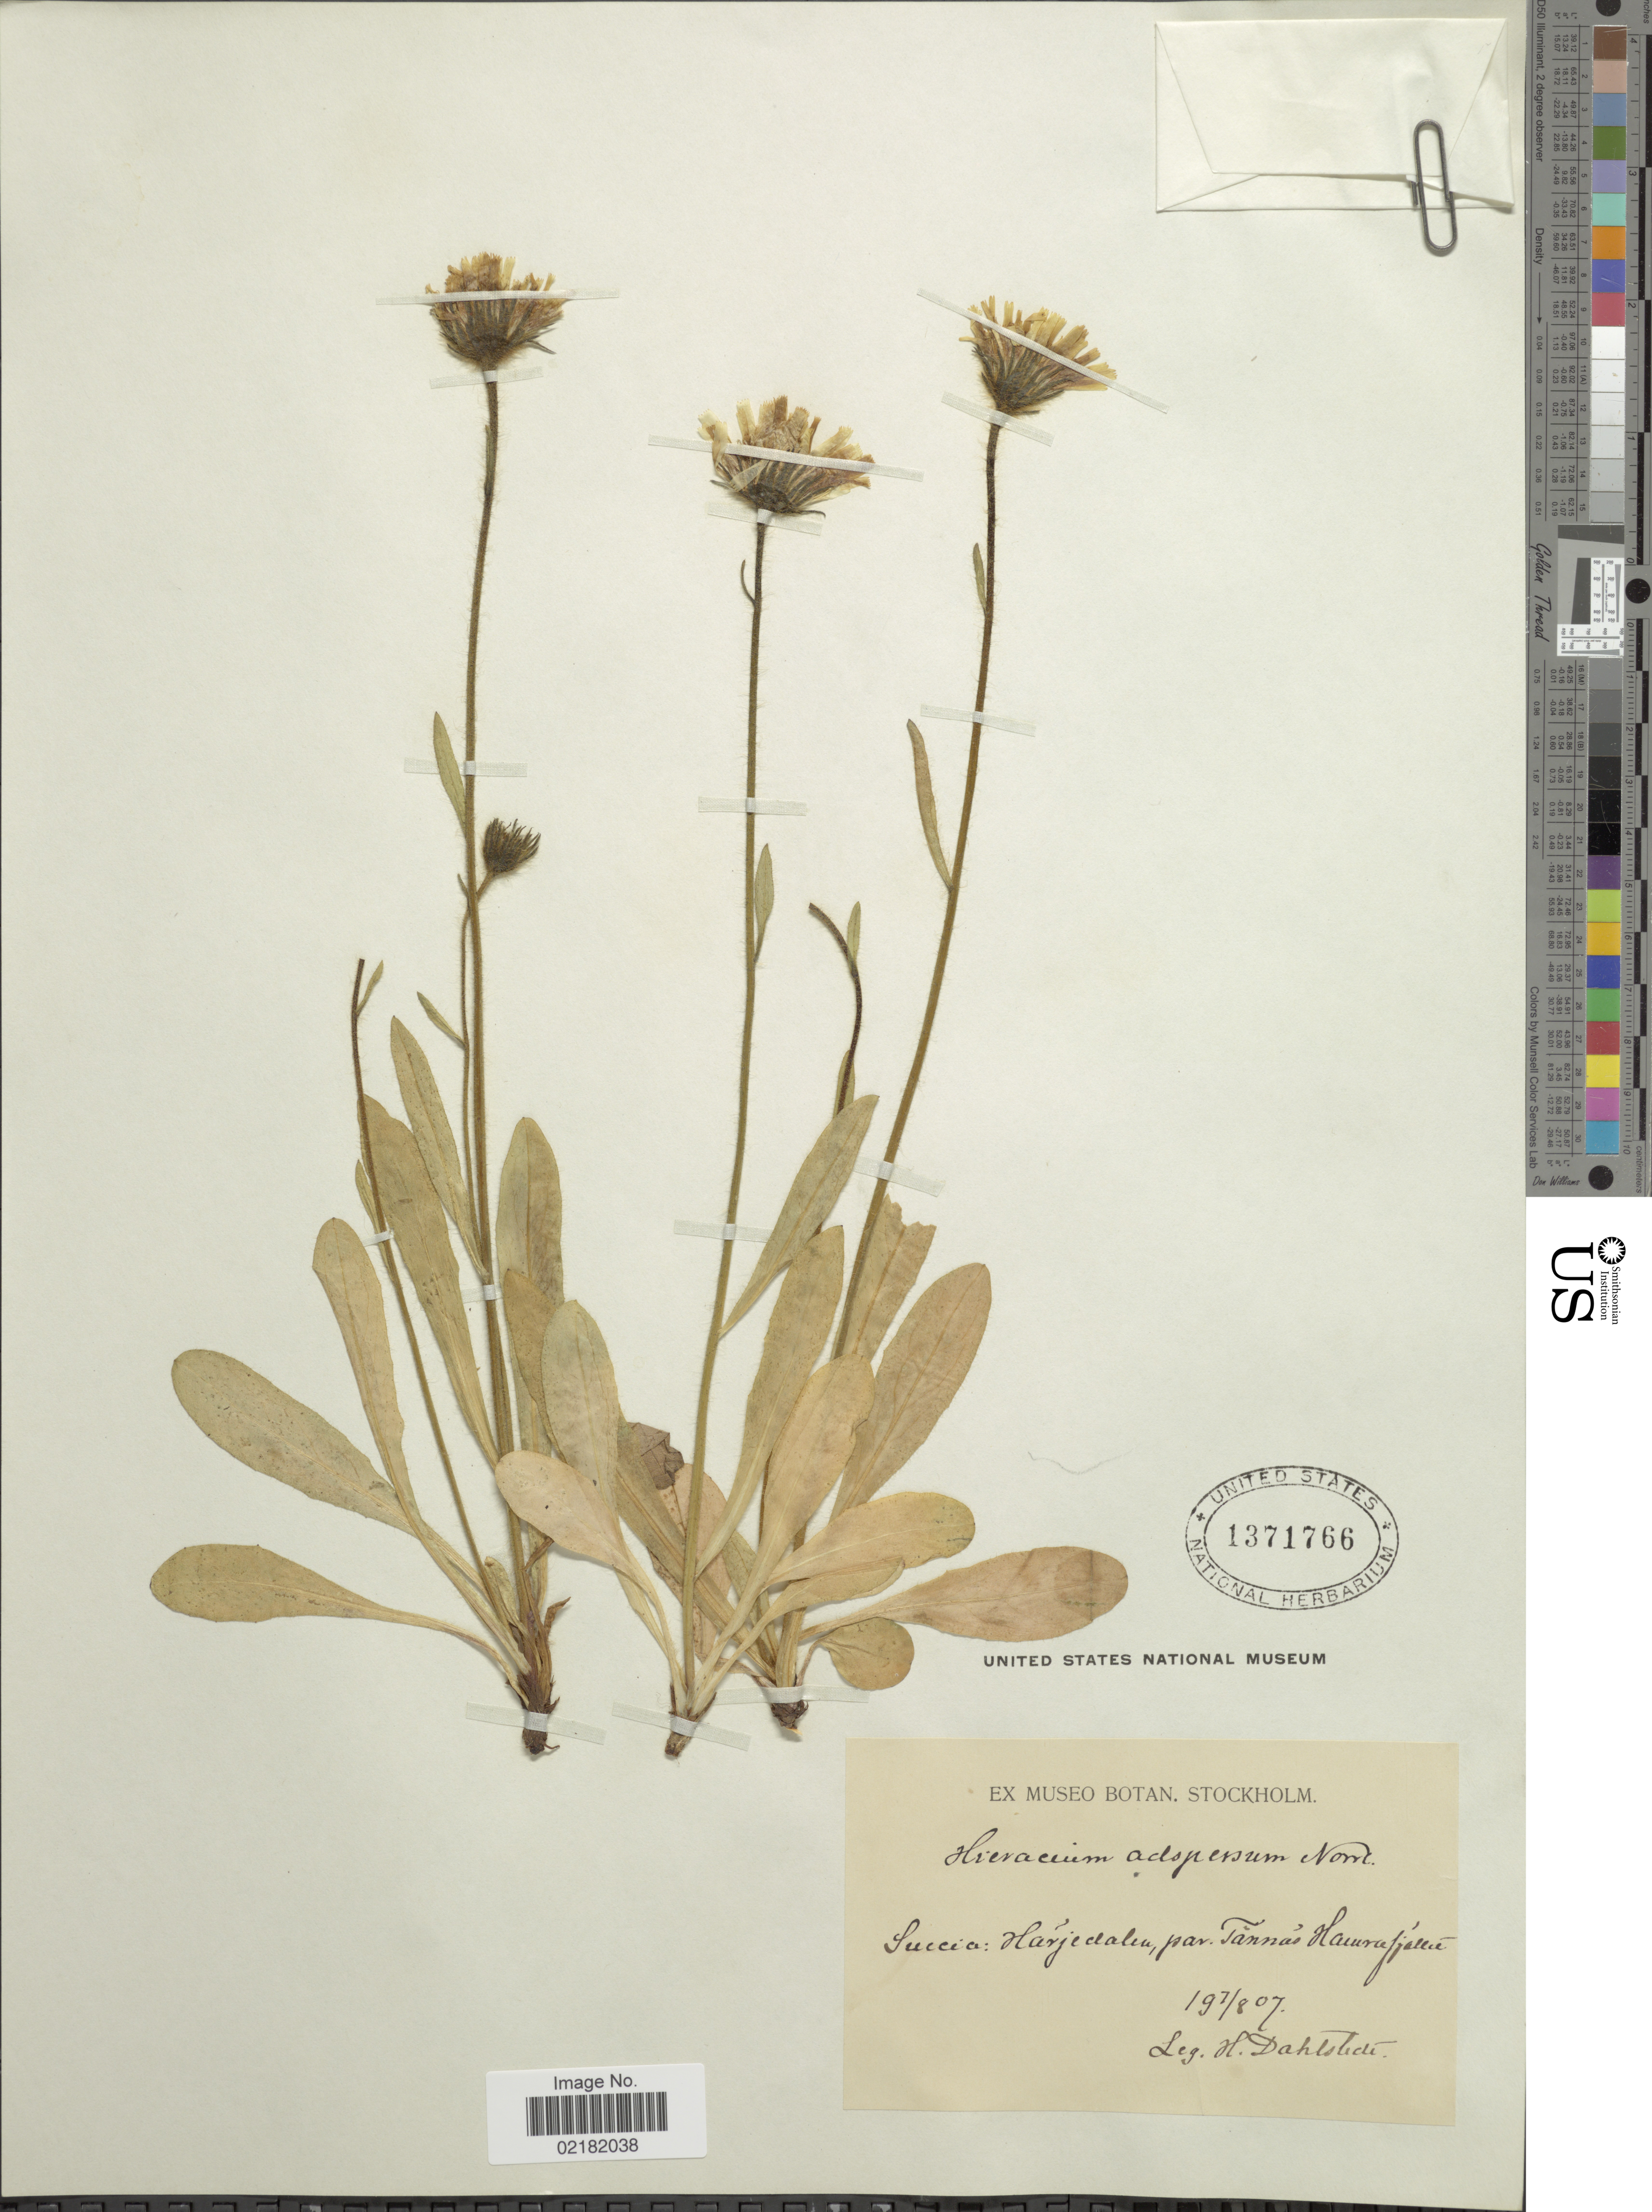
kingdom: Plantae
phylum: Tracheophyta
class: Magnoliopsida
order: Asterales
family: Asteraceae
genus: Hieracium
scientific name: Hieracium adspersum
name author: (Norrlin) Dahlst.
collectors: H. G. Dahlstedt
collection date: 1907-08-07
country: Sweden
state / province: Jamtland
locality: Härjedalen, par. Tännäs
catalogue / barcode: US 1371766